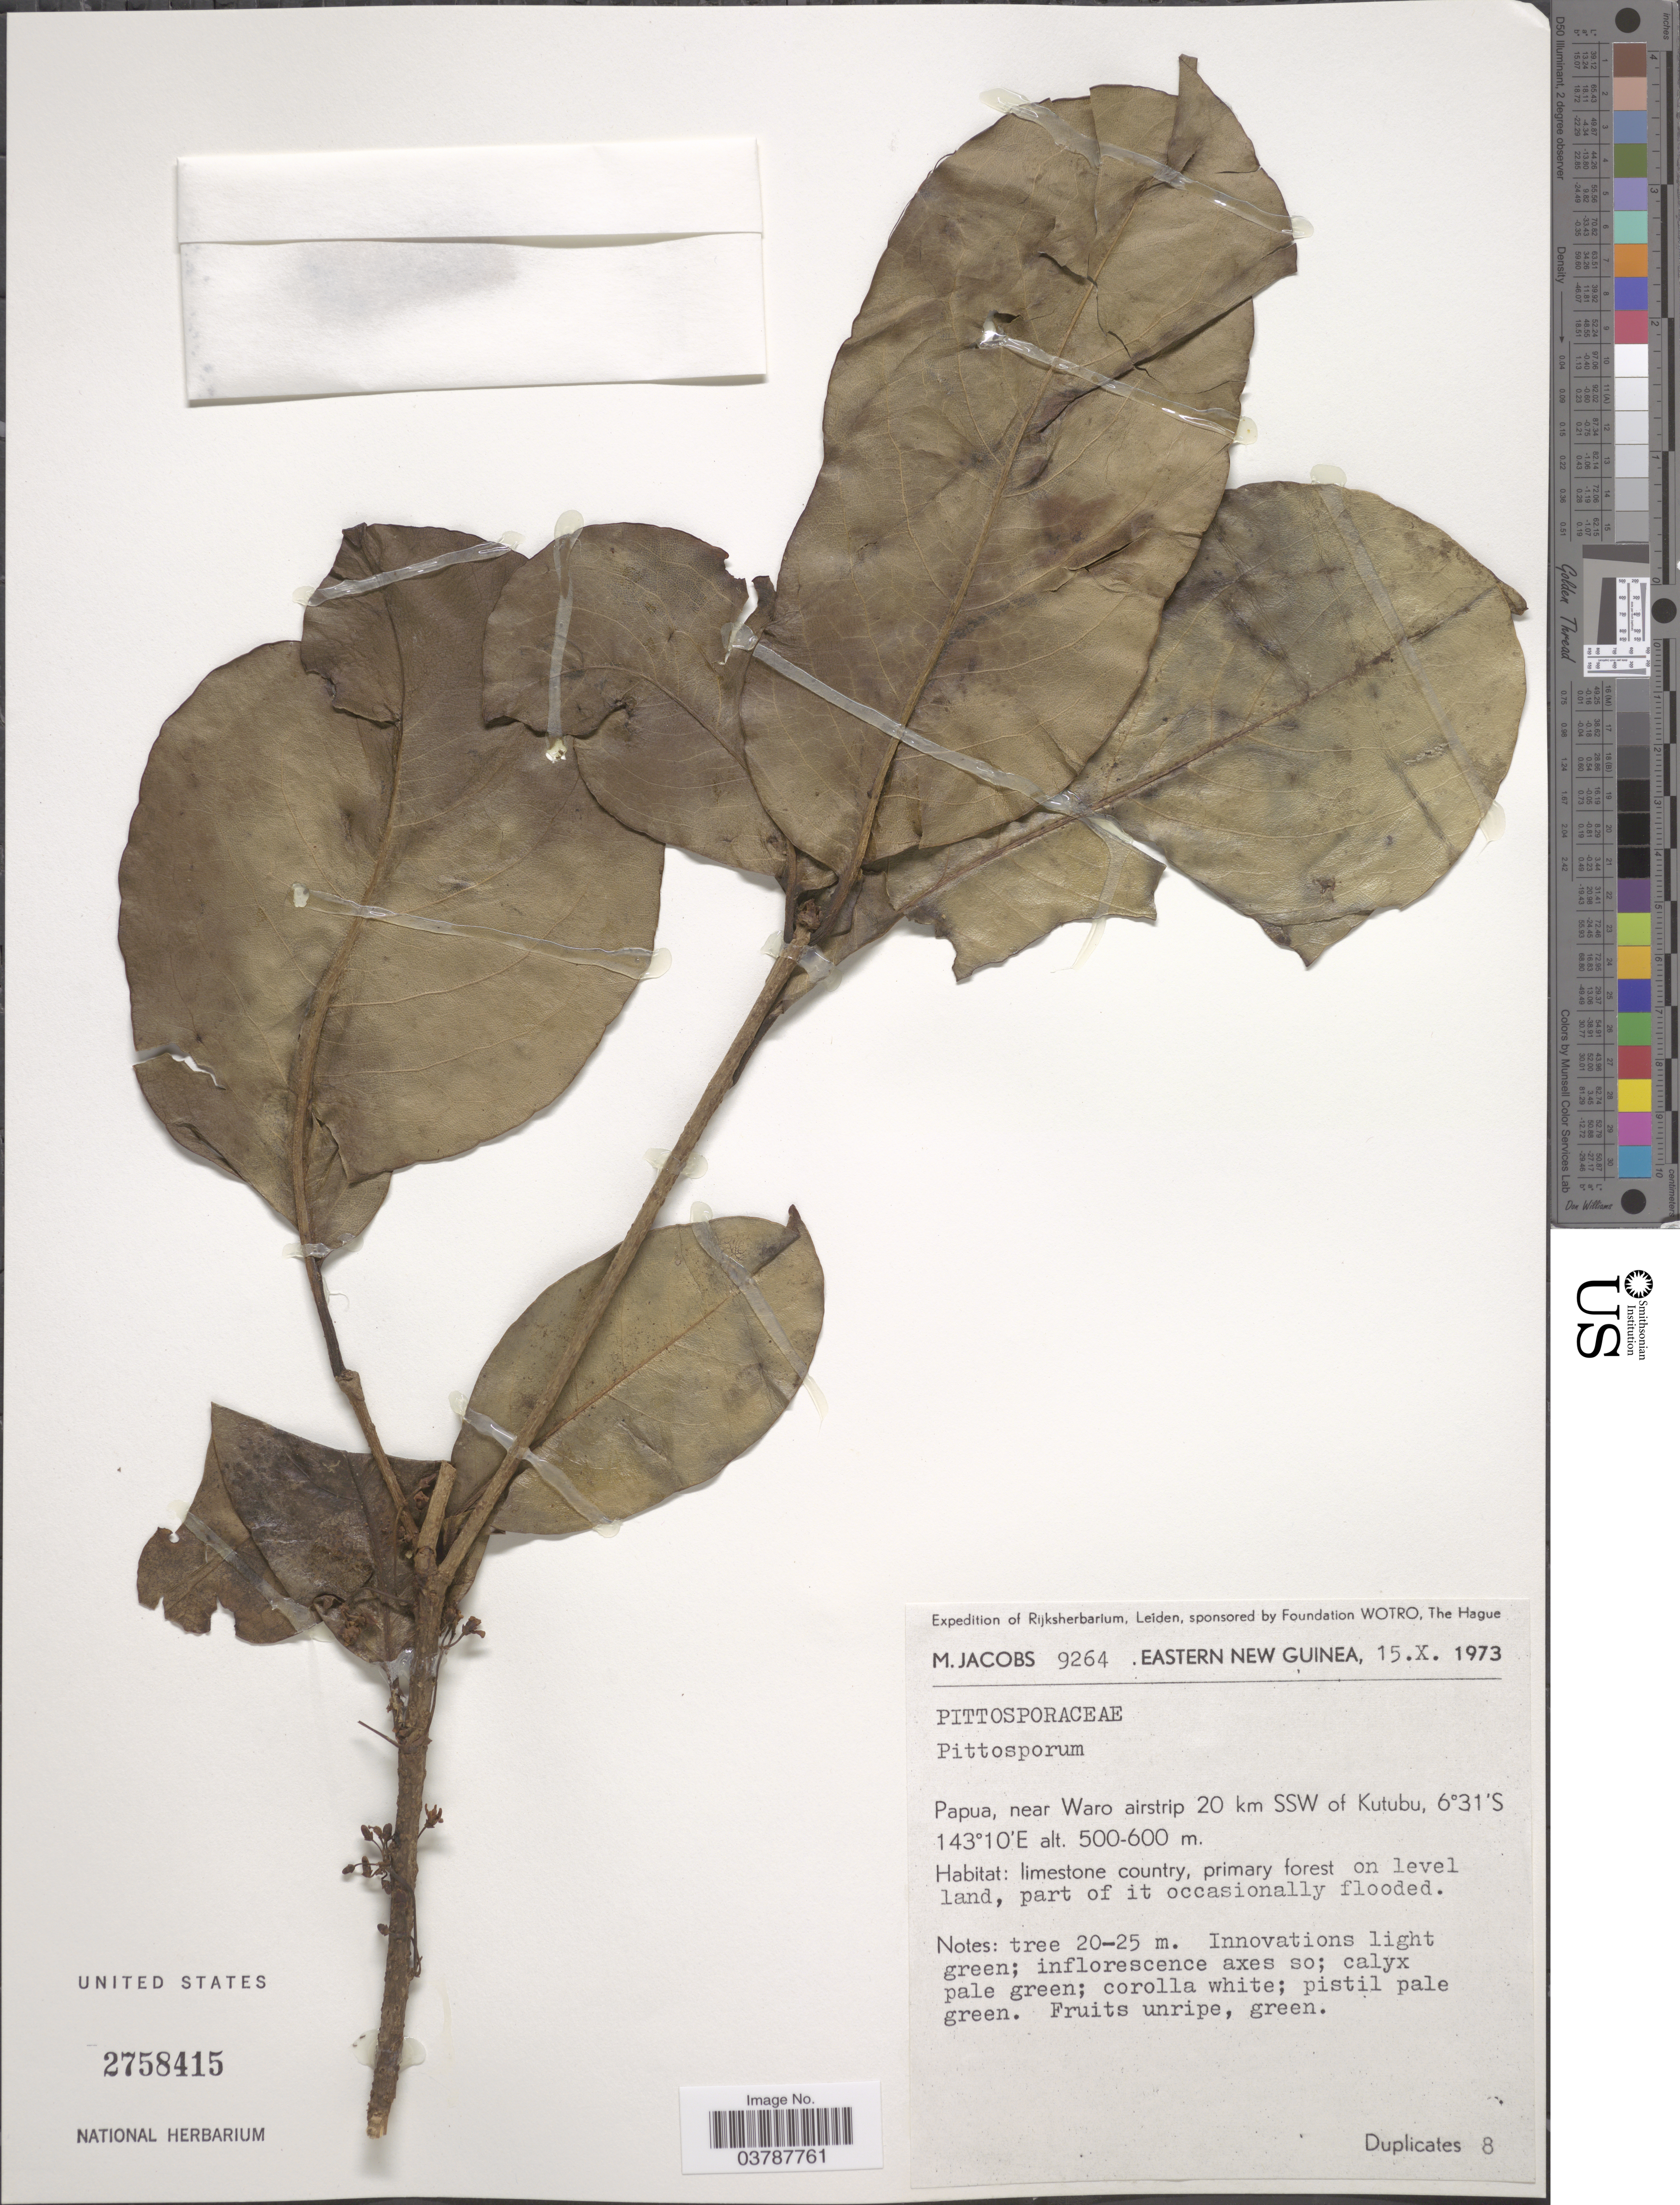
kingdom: Plantae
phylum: Tracheophyta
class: Magnoliopsida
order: Apiales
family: Pittosporaceae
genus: Pittosporum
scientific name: Pittosporum sp.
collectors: M. Jacobs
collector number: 9264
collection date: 1973-10-15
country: Papua New Guinea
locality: Eastern New Guinea. Near Waro airstrip 20 km SSW of Kutubu.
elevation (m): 500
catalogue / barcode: US 2758415